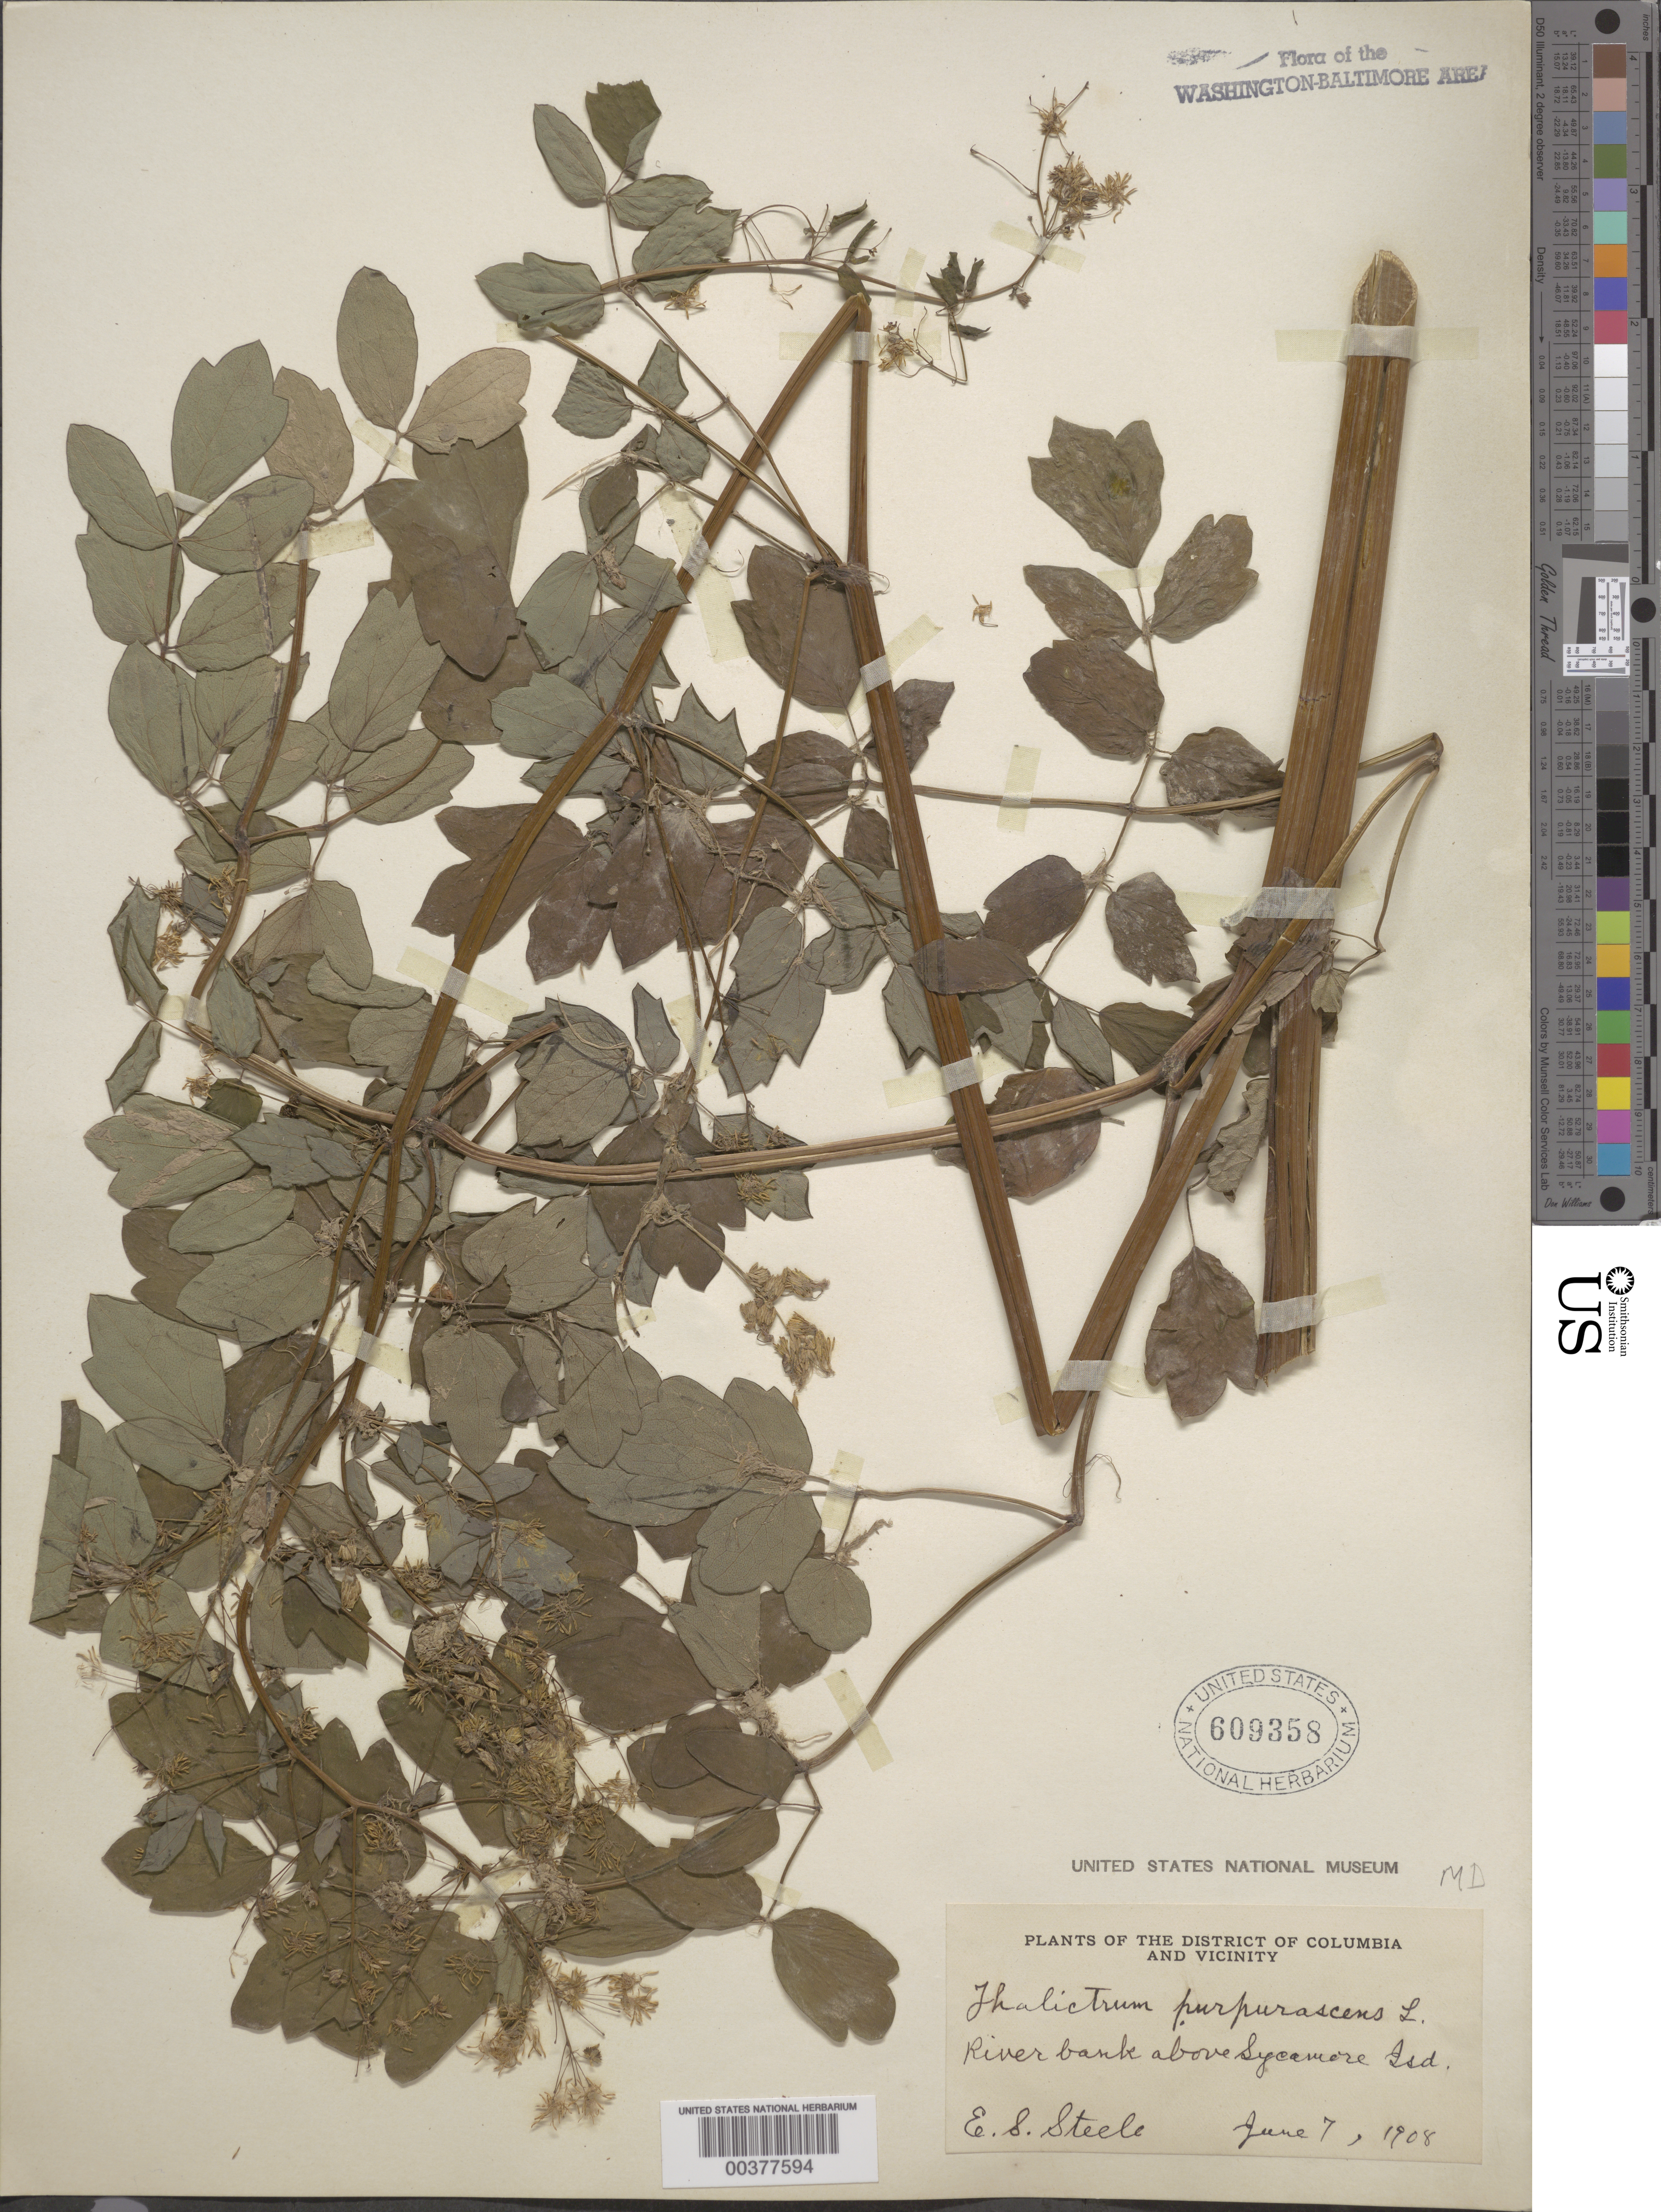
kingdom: Plantae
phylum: Tracheophyta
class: Magnoliopsida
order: Ranunculales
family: Ranunculaceae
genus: Thalictrum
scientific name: Thalictrum amphibolum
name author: Greene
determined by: Strong, Mark T., (BOT), Smithsonian Institution - National Museum of Natural History (UNITED STATES)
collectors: E. Steele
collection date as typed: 07 Jun 1908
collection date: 1908-06-07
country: United States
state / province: Maryland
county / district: Montgomery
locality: Above Sycamore Island, river bank C. & O. Canal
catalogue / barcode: US 609358